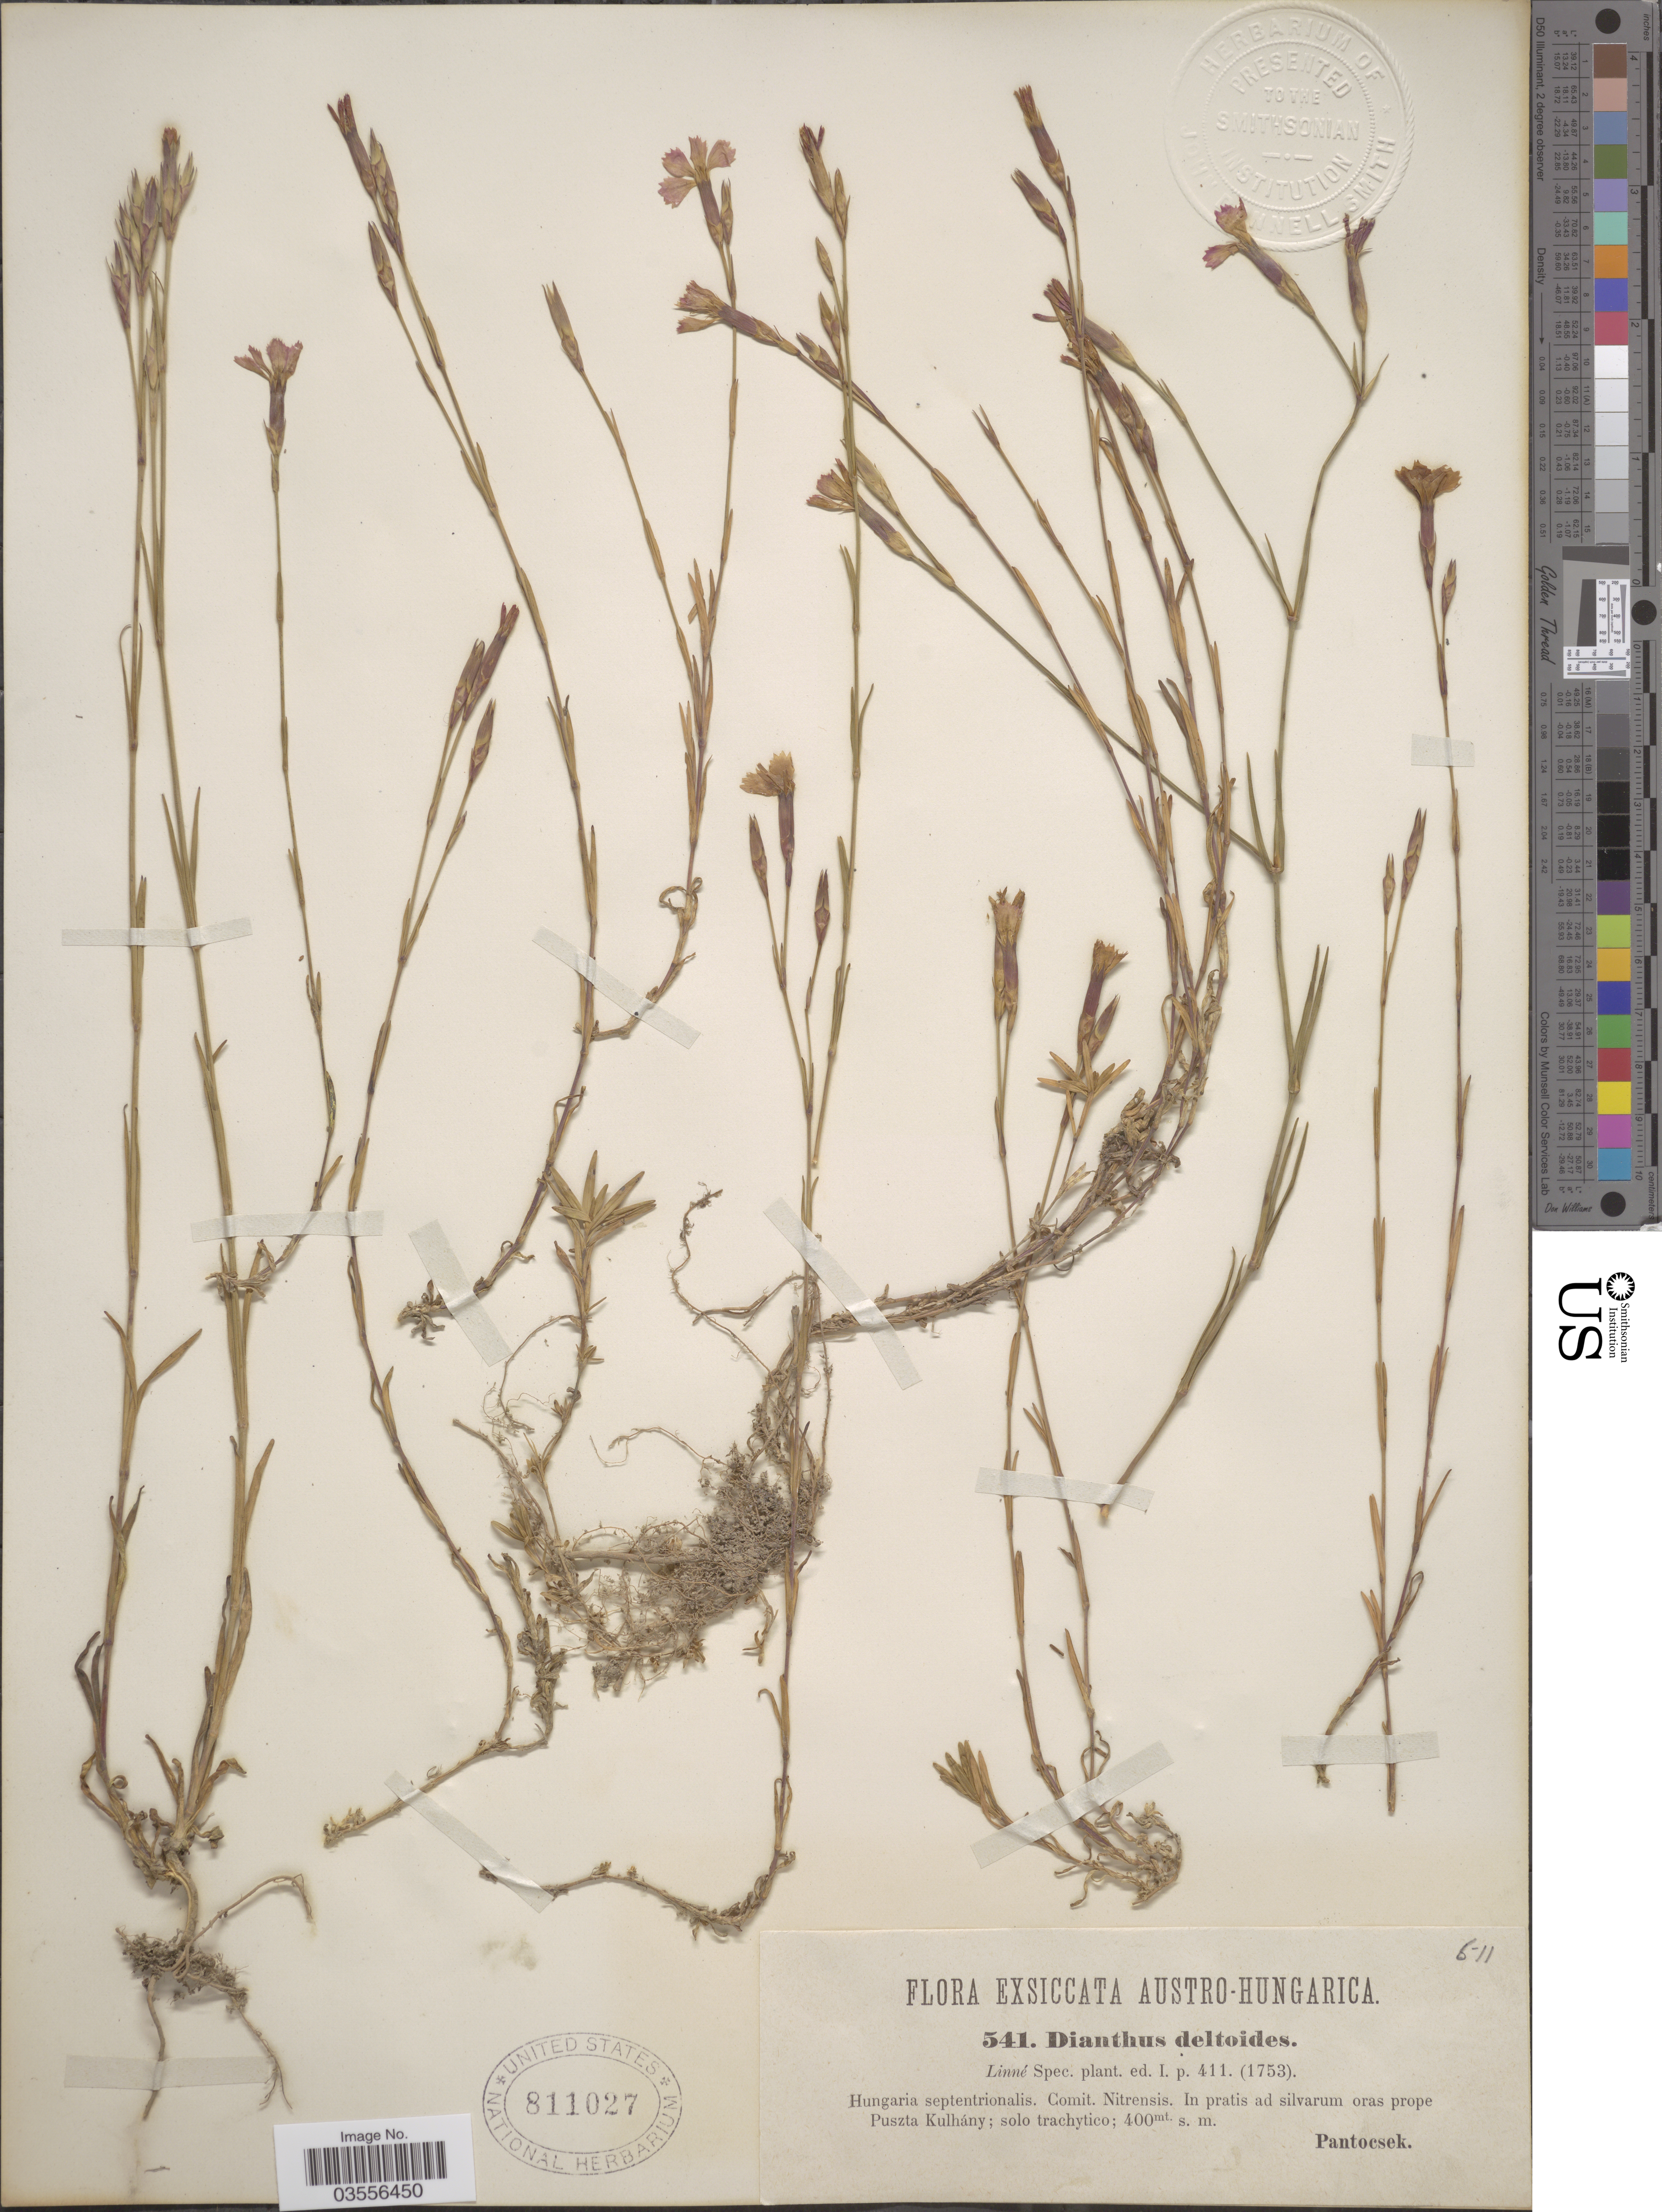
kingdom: Plantae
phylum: Tracheophyta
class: Magnoliopsida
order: Caryophyllales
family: Caryophyllaceae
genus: Dianthus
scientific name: Dianthus deltoides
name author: L.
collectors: Pantocsek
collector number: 541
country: Hungary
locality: Austro-Hungarica. Hungaria septentrionalis. Comit. Nitrensis. In pratis ad silvarum oras prope Puszta Kulhány.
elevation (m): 400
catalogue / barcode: US 811027